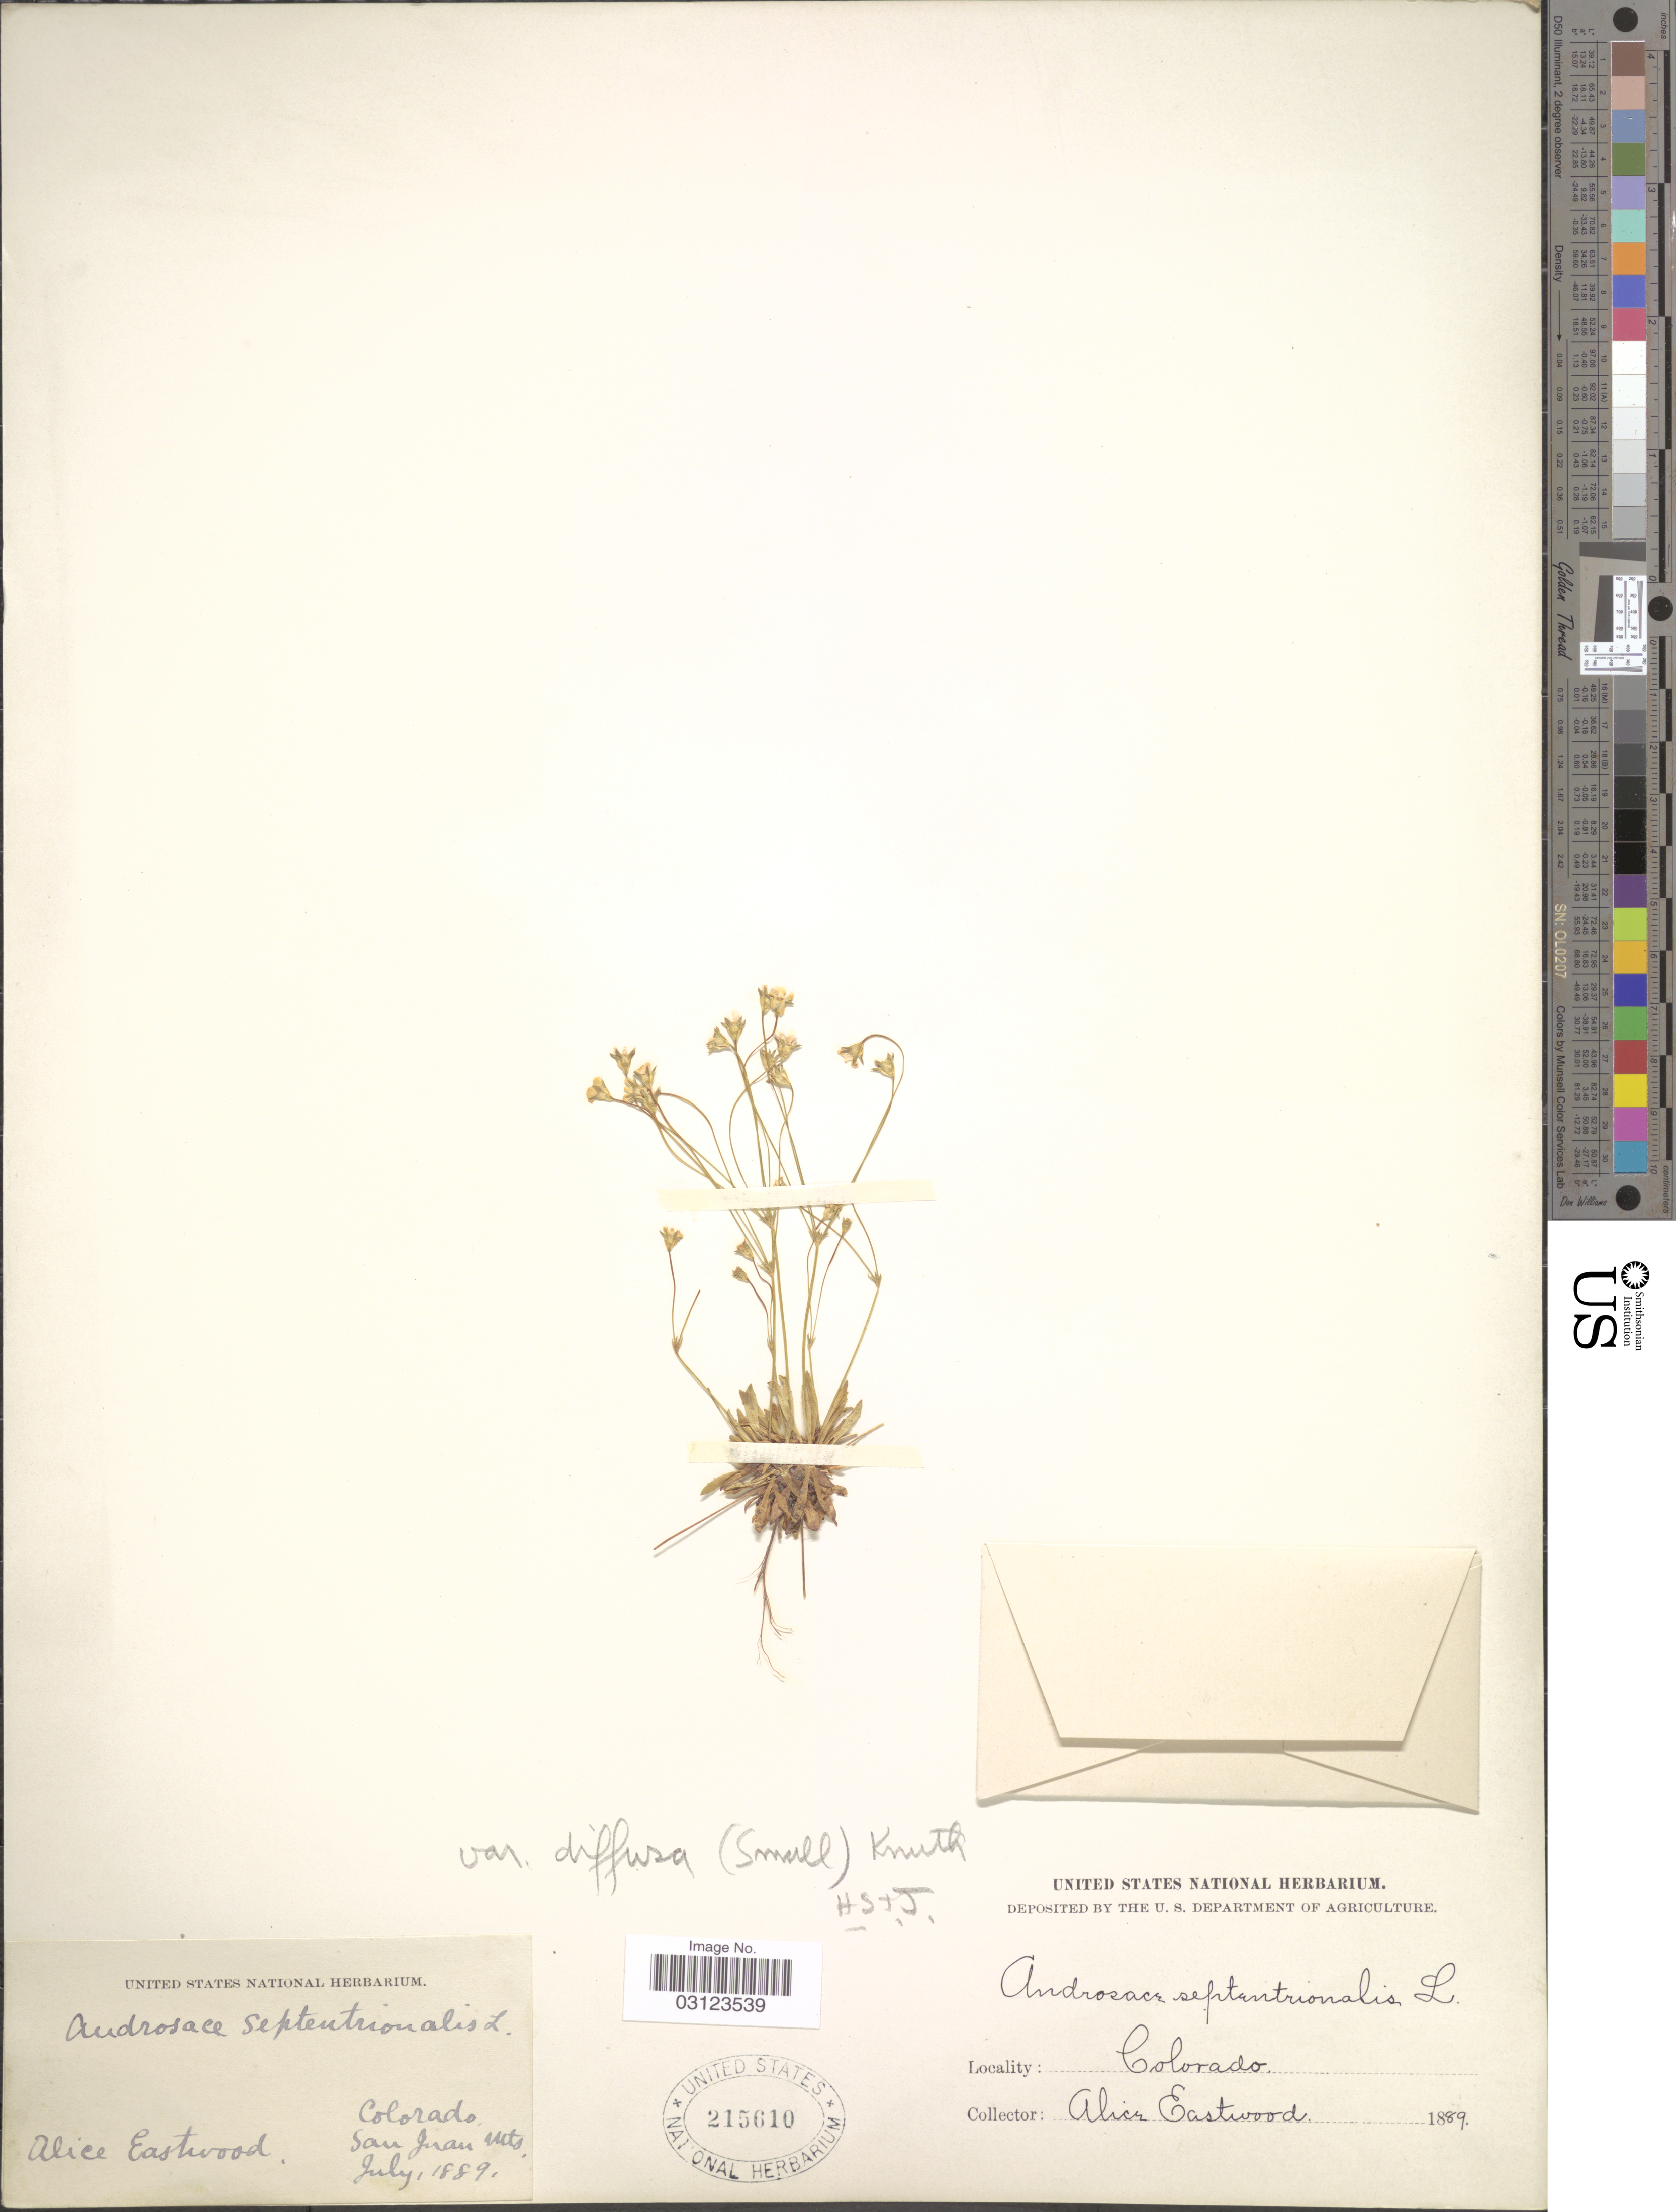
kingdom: Plantae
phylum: Tracheophyta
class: Magnoliopsida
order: Ericales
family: Primulaceae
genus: Androsace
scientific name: Androsace septentrionalis var. puberulenta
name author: (Rydb.) R. Knuth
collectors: A. Eastwood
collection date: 1889-07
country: United States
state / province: Colorado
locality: San Juan Mts.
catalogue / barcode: US 215610